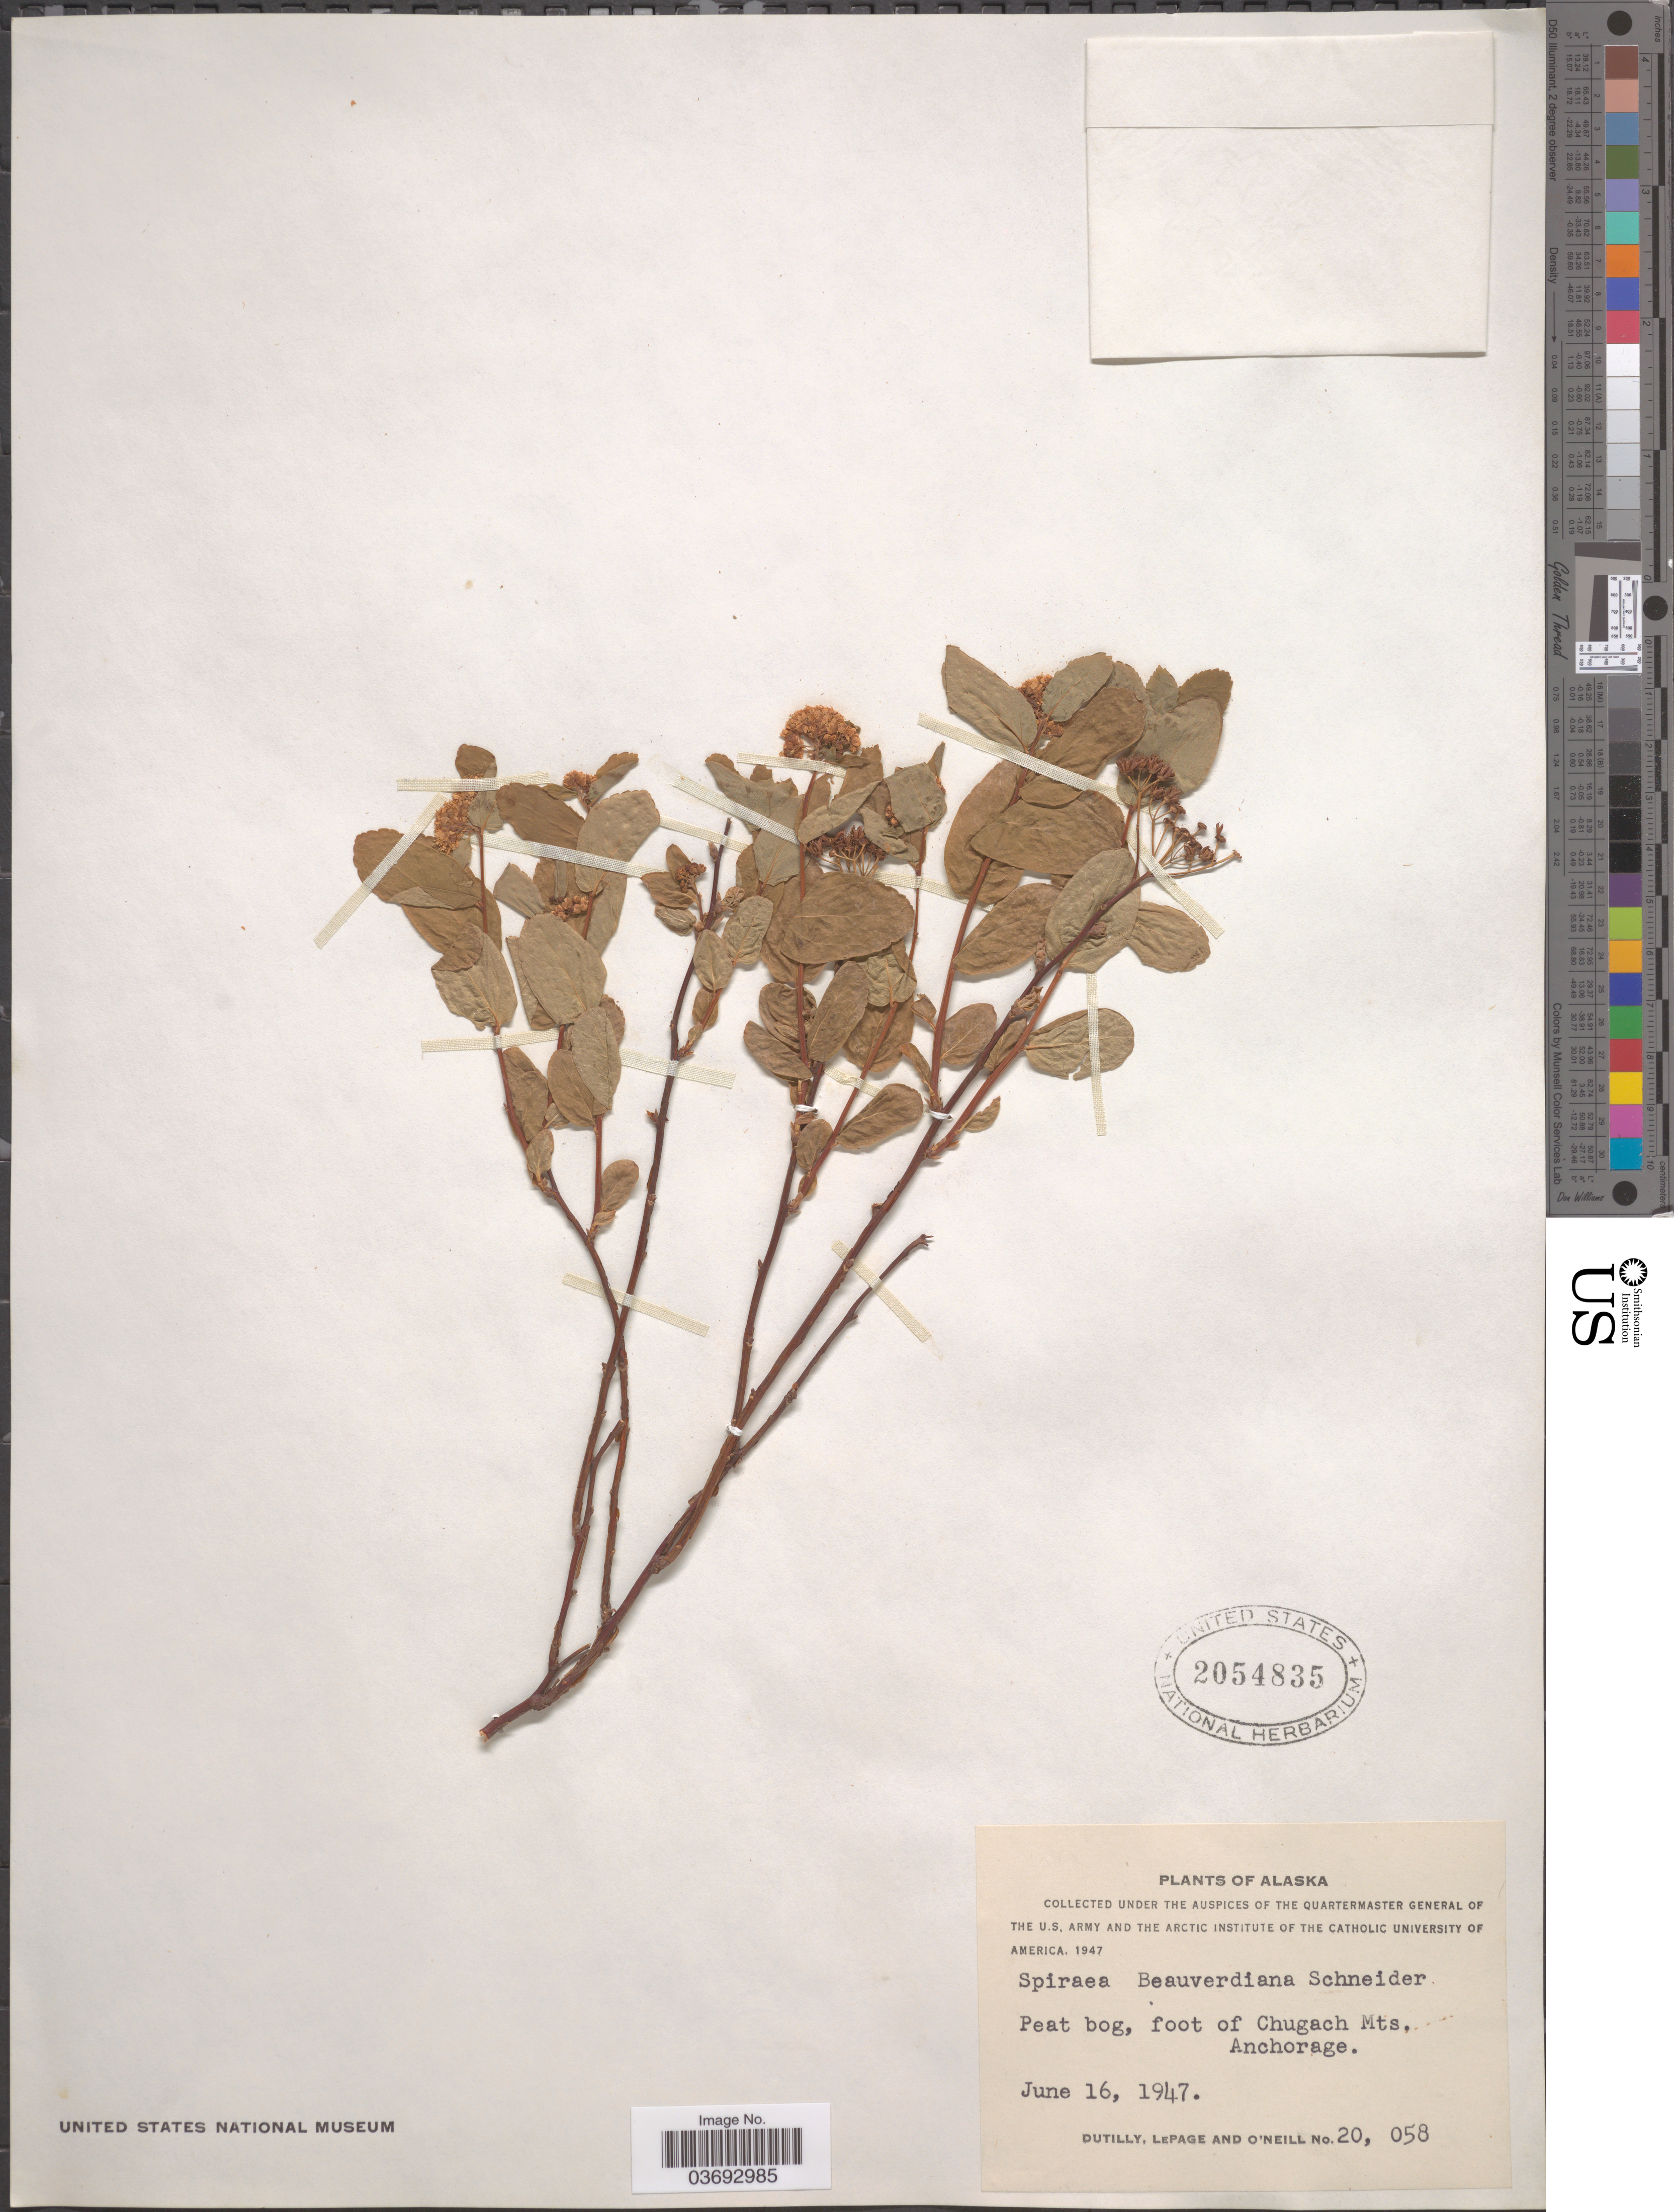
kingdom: Plantae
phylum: Tracheophyta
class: Magnoliopsida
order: Rosales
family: Rosaceae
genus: Spiraea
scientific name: Spiraea stevenii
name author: (C.K. Schneid.) Rydb.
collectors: -. Dutilly, -. LePage & -. O'Neill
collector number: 20058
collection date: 1947-06-16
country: United States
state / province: Alaska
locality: Peat bog, foot of Chugach Mts. Anchorage.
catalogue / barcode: US 2054835